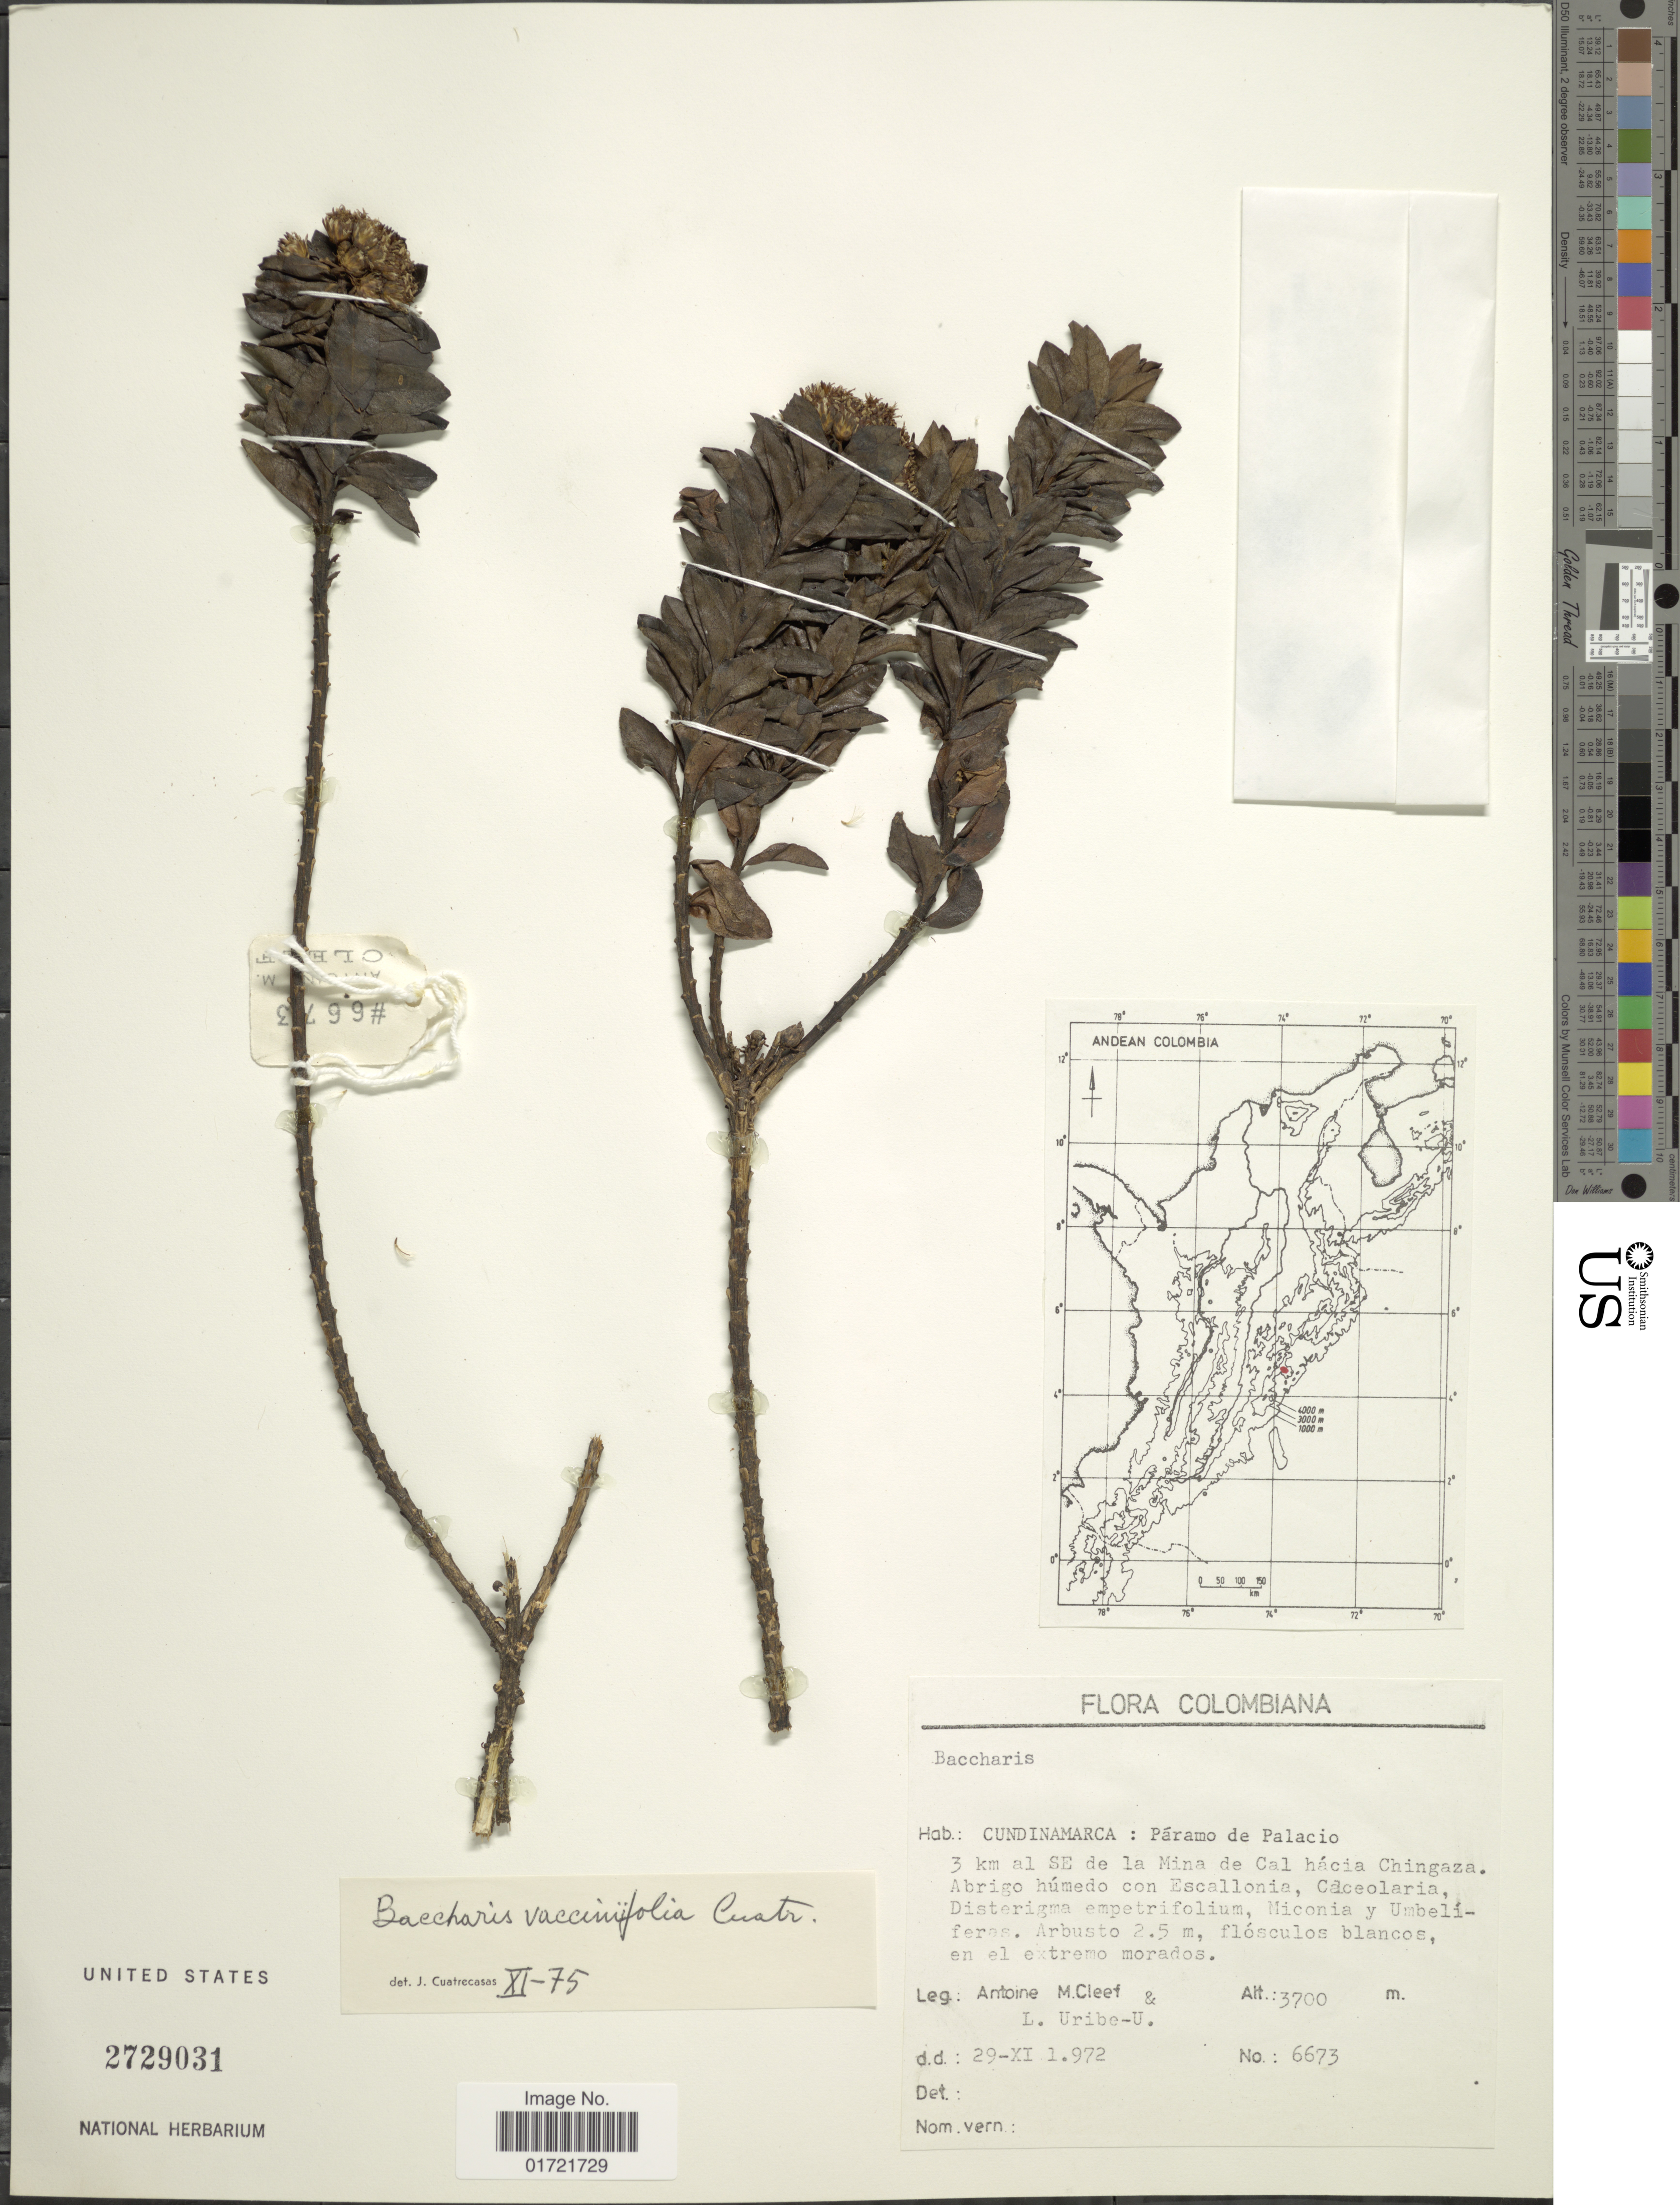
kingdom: Plantae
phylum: Tracheophyta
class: Magnoliopsida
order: Asterales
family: Asteraceae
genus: Baccharis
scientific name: Baccharis vacciniifolia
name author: Cuatrec.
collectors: A. M. Cleef & L. Uribe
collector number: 6673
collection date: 1972-11-29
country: Colombia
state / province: Cundinamarca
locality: Cundinamarca: Paramo de Palacio, 3 km al SE de la Mina de Cal hacia Chingaza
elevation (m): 3700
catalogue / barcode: US 2729031